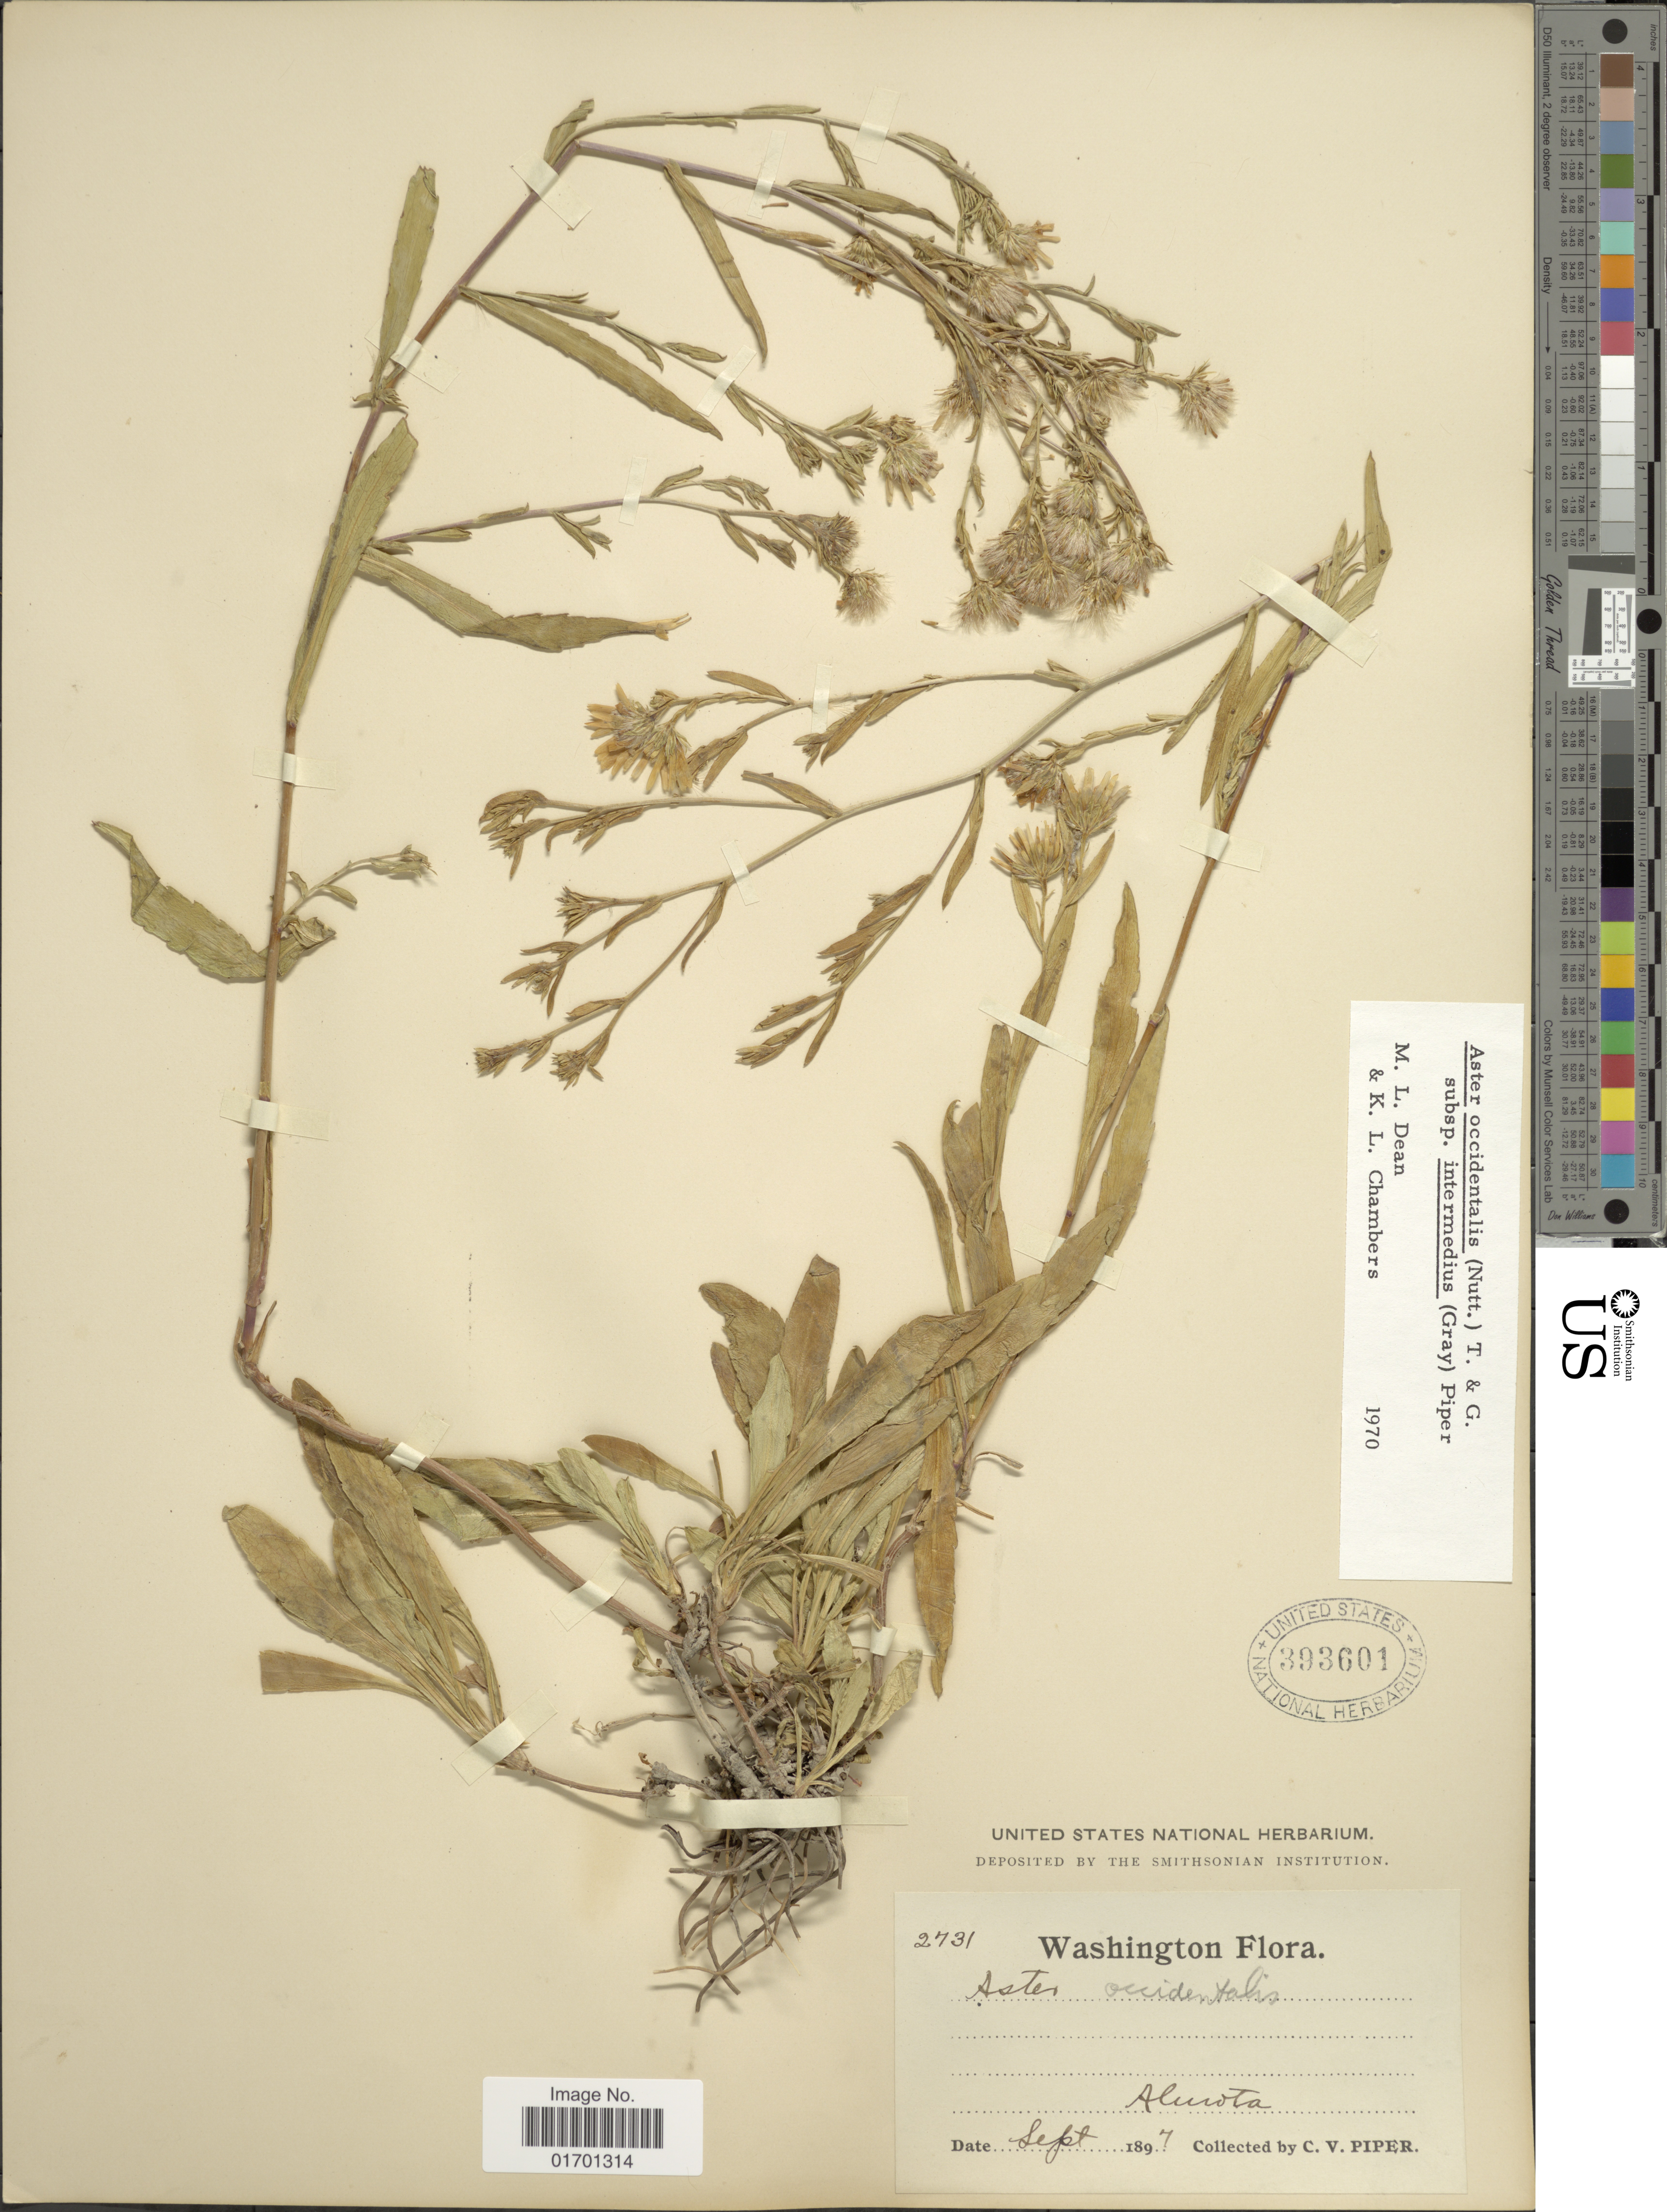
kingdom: Plantae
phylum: Tracheophyta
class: Magnoliopsida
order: Asterales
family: Asteraceae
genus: Symphyotrichum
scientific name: Symphyotrichum spathulatum var. intermedium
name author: (A. Gray) G.L. Nesom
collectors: C. V. Piper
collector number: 2731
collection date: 1897-09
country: United States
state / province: Washington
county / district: Whitman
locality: Almota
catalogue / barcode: US 393601